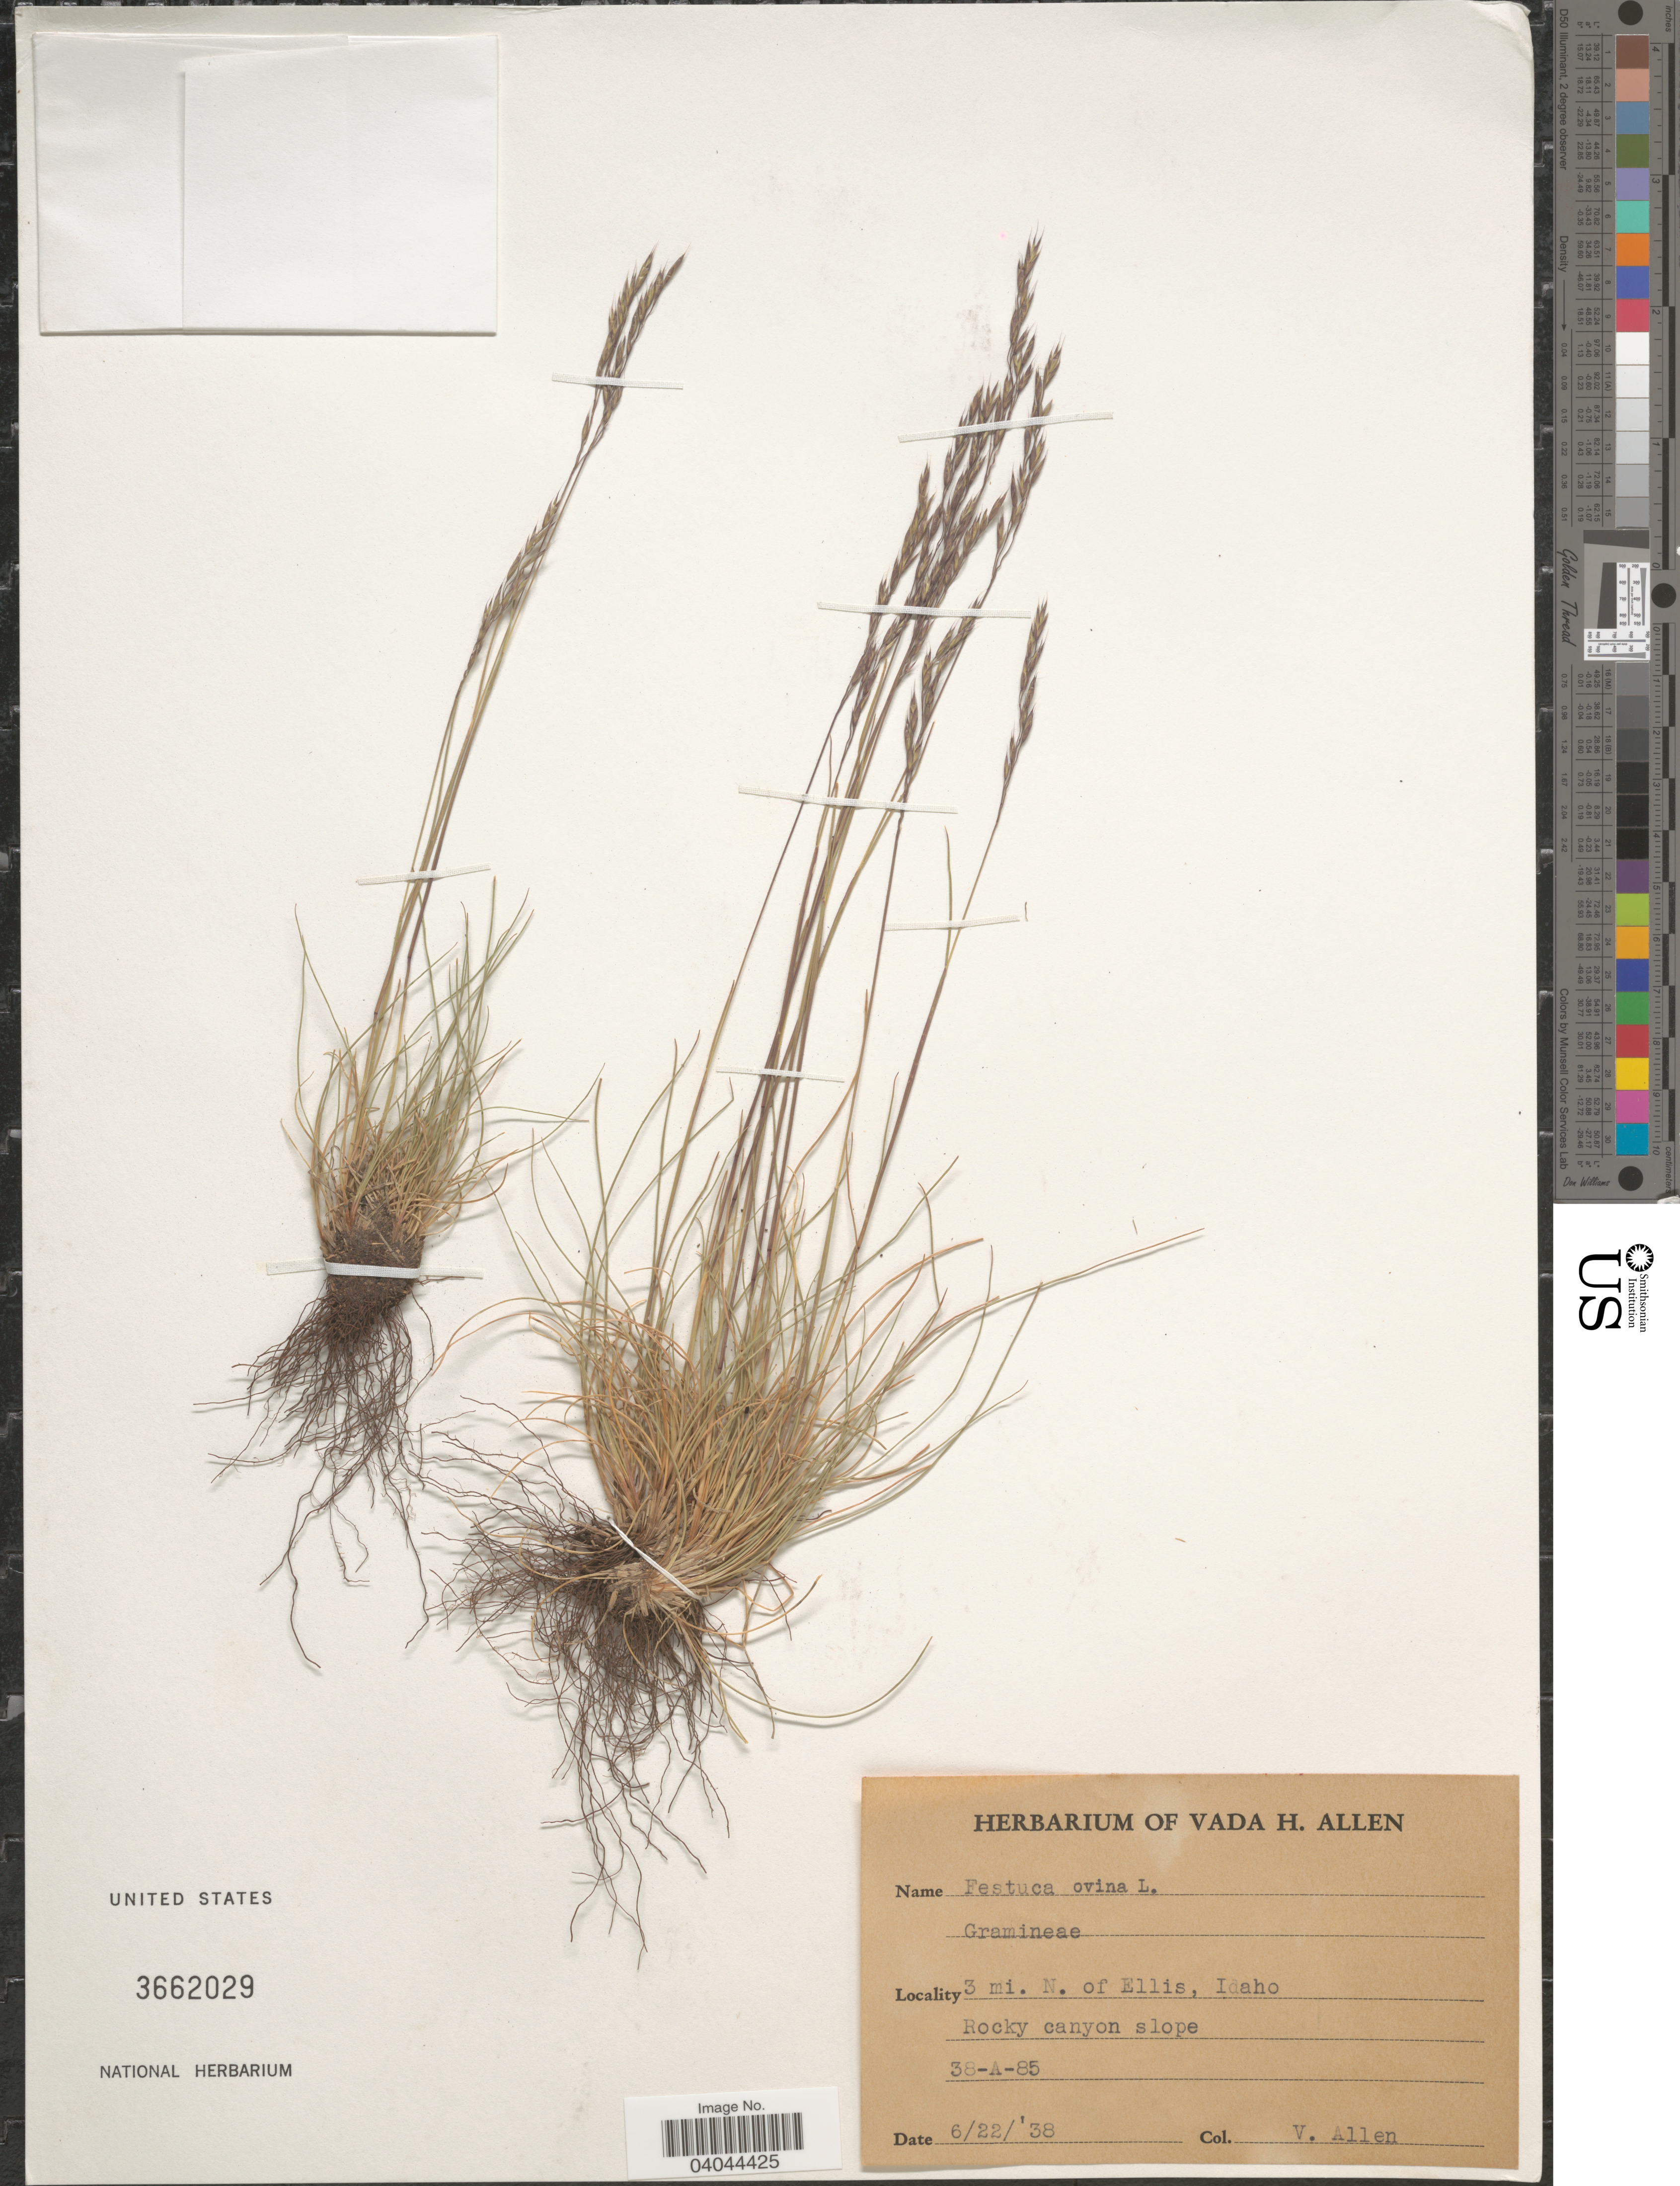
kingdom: Plantae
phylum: Tracheophyta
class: Liliopsida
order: Poales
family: Poaceae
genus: Festuca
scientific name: Festuca ovina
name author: L.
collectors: V. Allen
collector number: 38-A-85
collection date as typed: Transcribed d/m/y: 22/6/38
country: United States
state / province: Idaho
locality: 3 mi. N. of Ellis, Rocky canyon slope.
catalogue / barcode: US 3662029